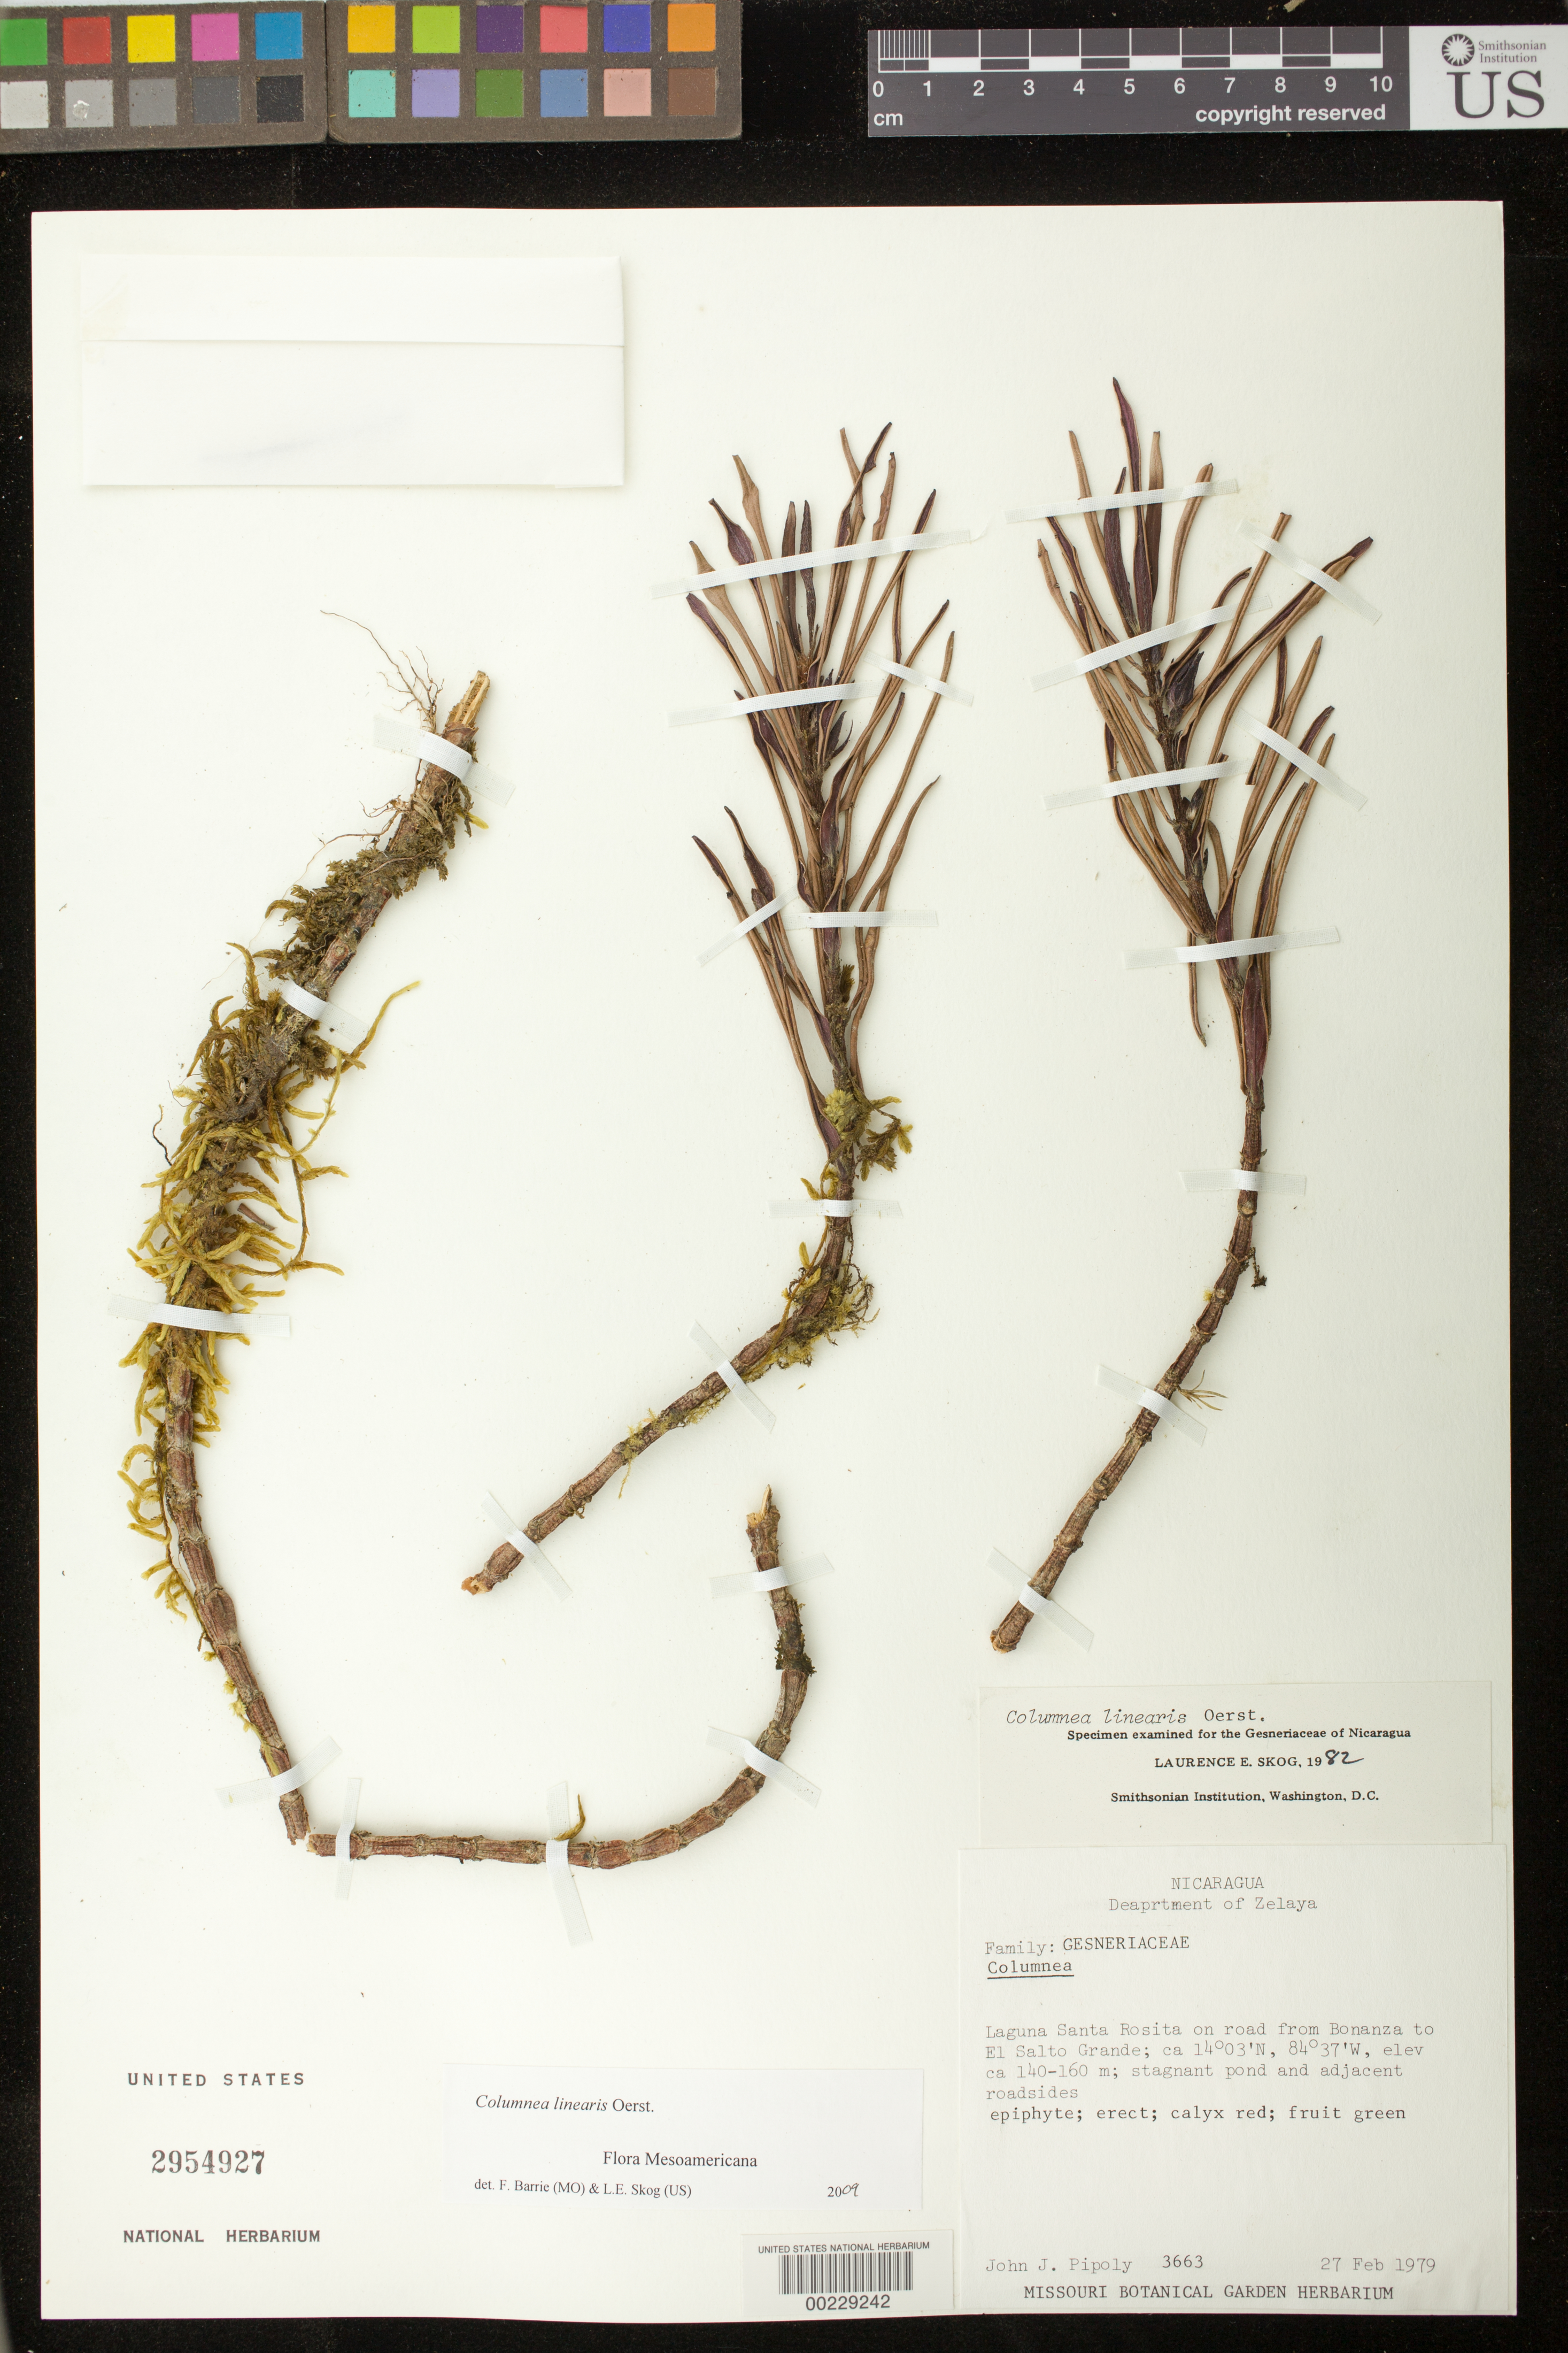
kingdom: Plantae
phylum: Tracheophyta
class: Magnoliopsida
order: Lamiales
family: Gesneriaceae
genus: Columnea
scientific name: Columnea linearis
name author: Oerst.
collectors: J. J. Pipoly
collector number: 3663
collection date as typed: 27 Feb 1979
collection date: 1979-02-27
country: Nicaragua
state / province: Atlántico Norte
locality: Laguna Santa Rosita on road from Bonanza to El Salto Grande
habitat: Stagnant pond and adjacent roadsides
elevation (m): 140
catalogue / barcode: US 2954927